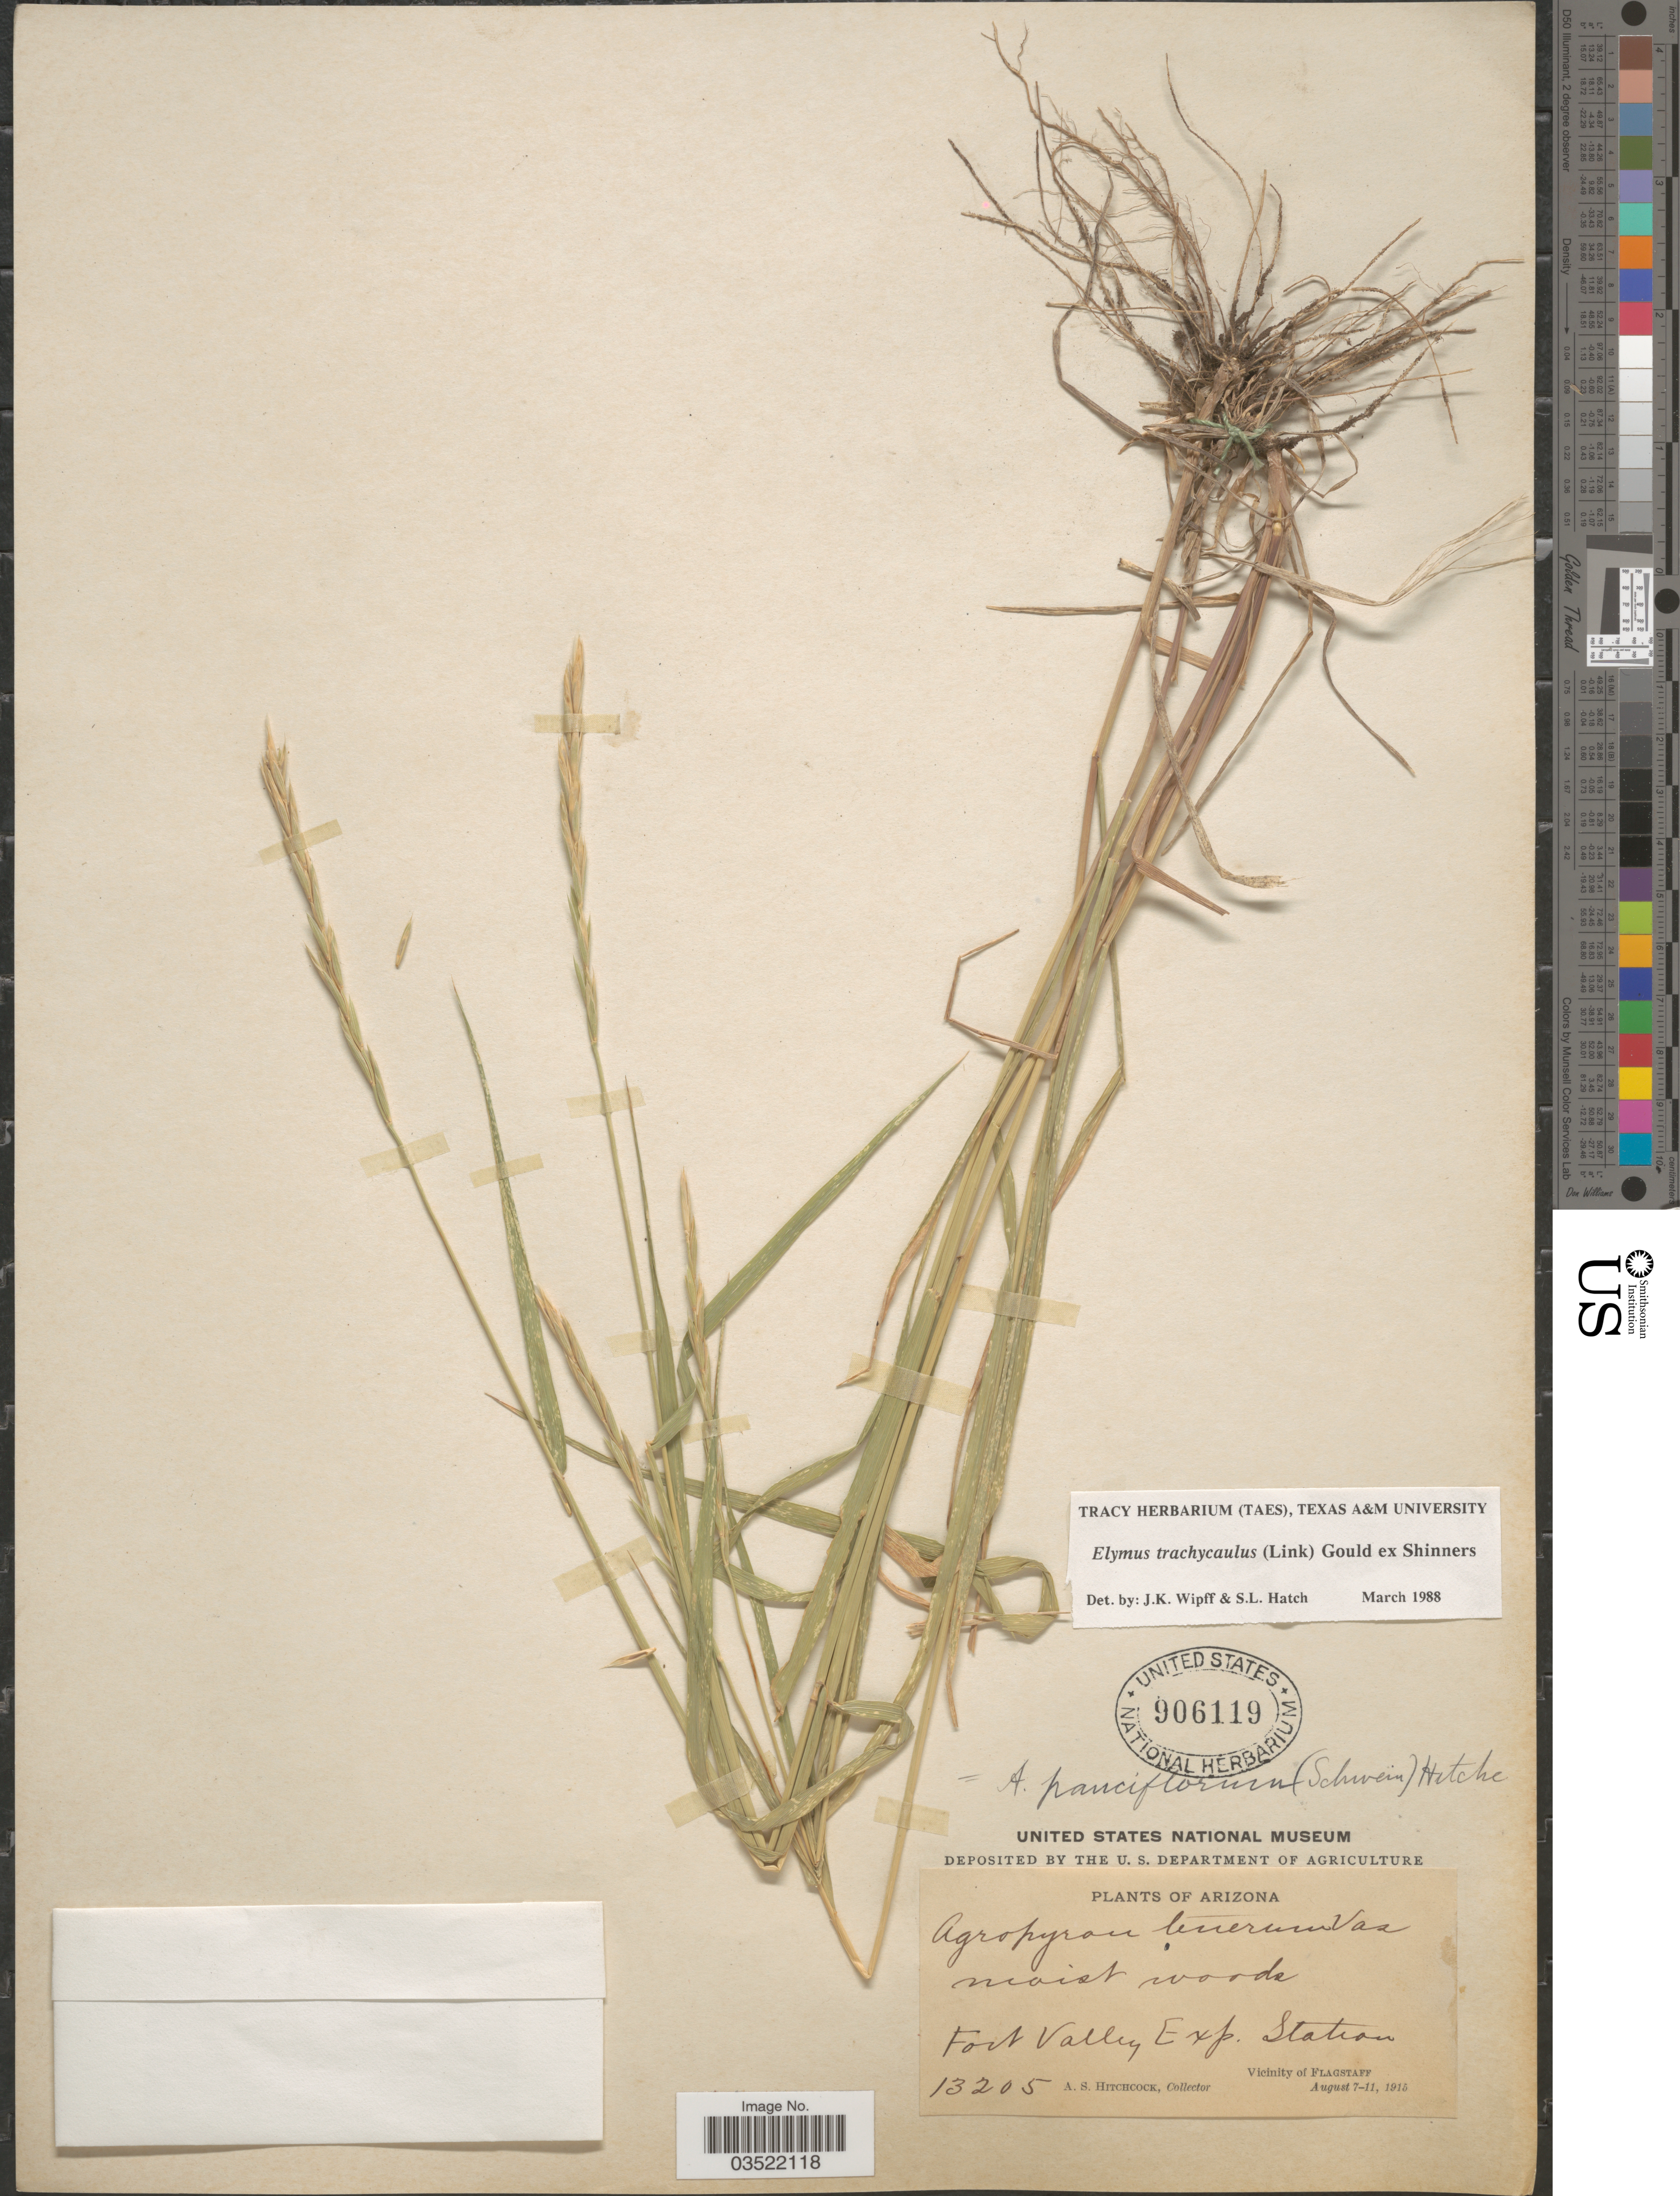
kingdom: Plantae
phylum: Tracheophyta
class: Liliopsida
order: Poales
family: Poaceae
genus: Elymus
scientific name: Elymus trachycaulus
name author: (Link) Gould ex Shinners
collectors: A. S. Hitchcock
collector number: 13205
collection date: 1915-08-07/1915-08-11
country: United States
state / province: Arizona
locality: Fort Valley Exp. Station. Vicinity of Flagstaff.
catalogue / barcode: US 906119